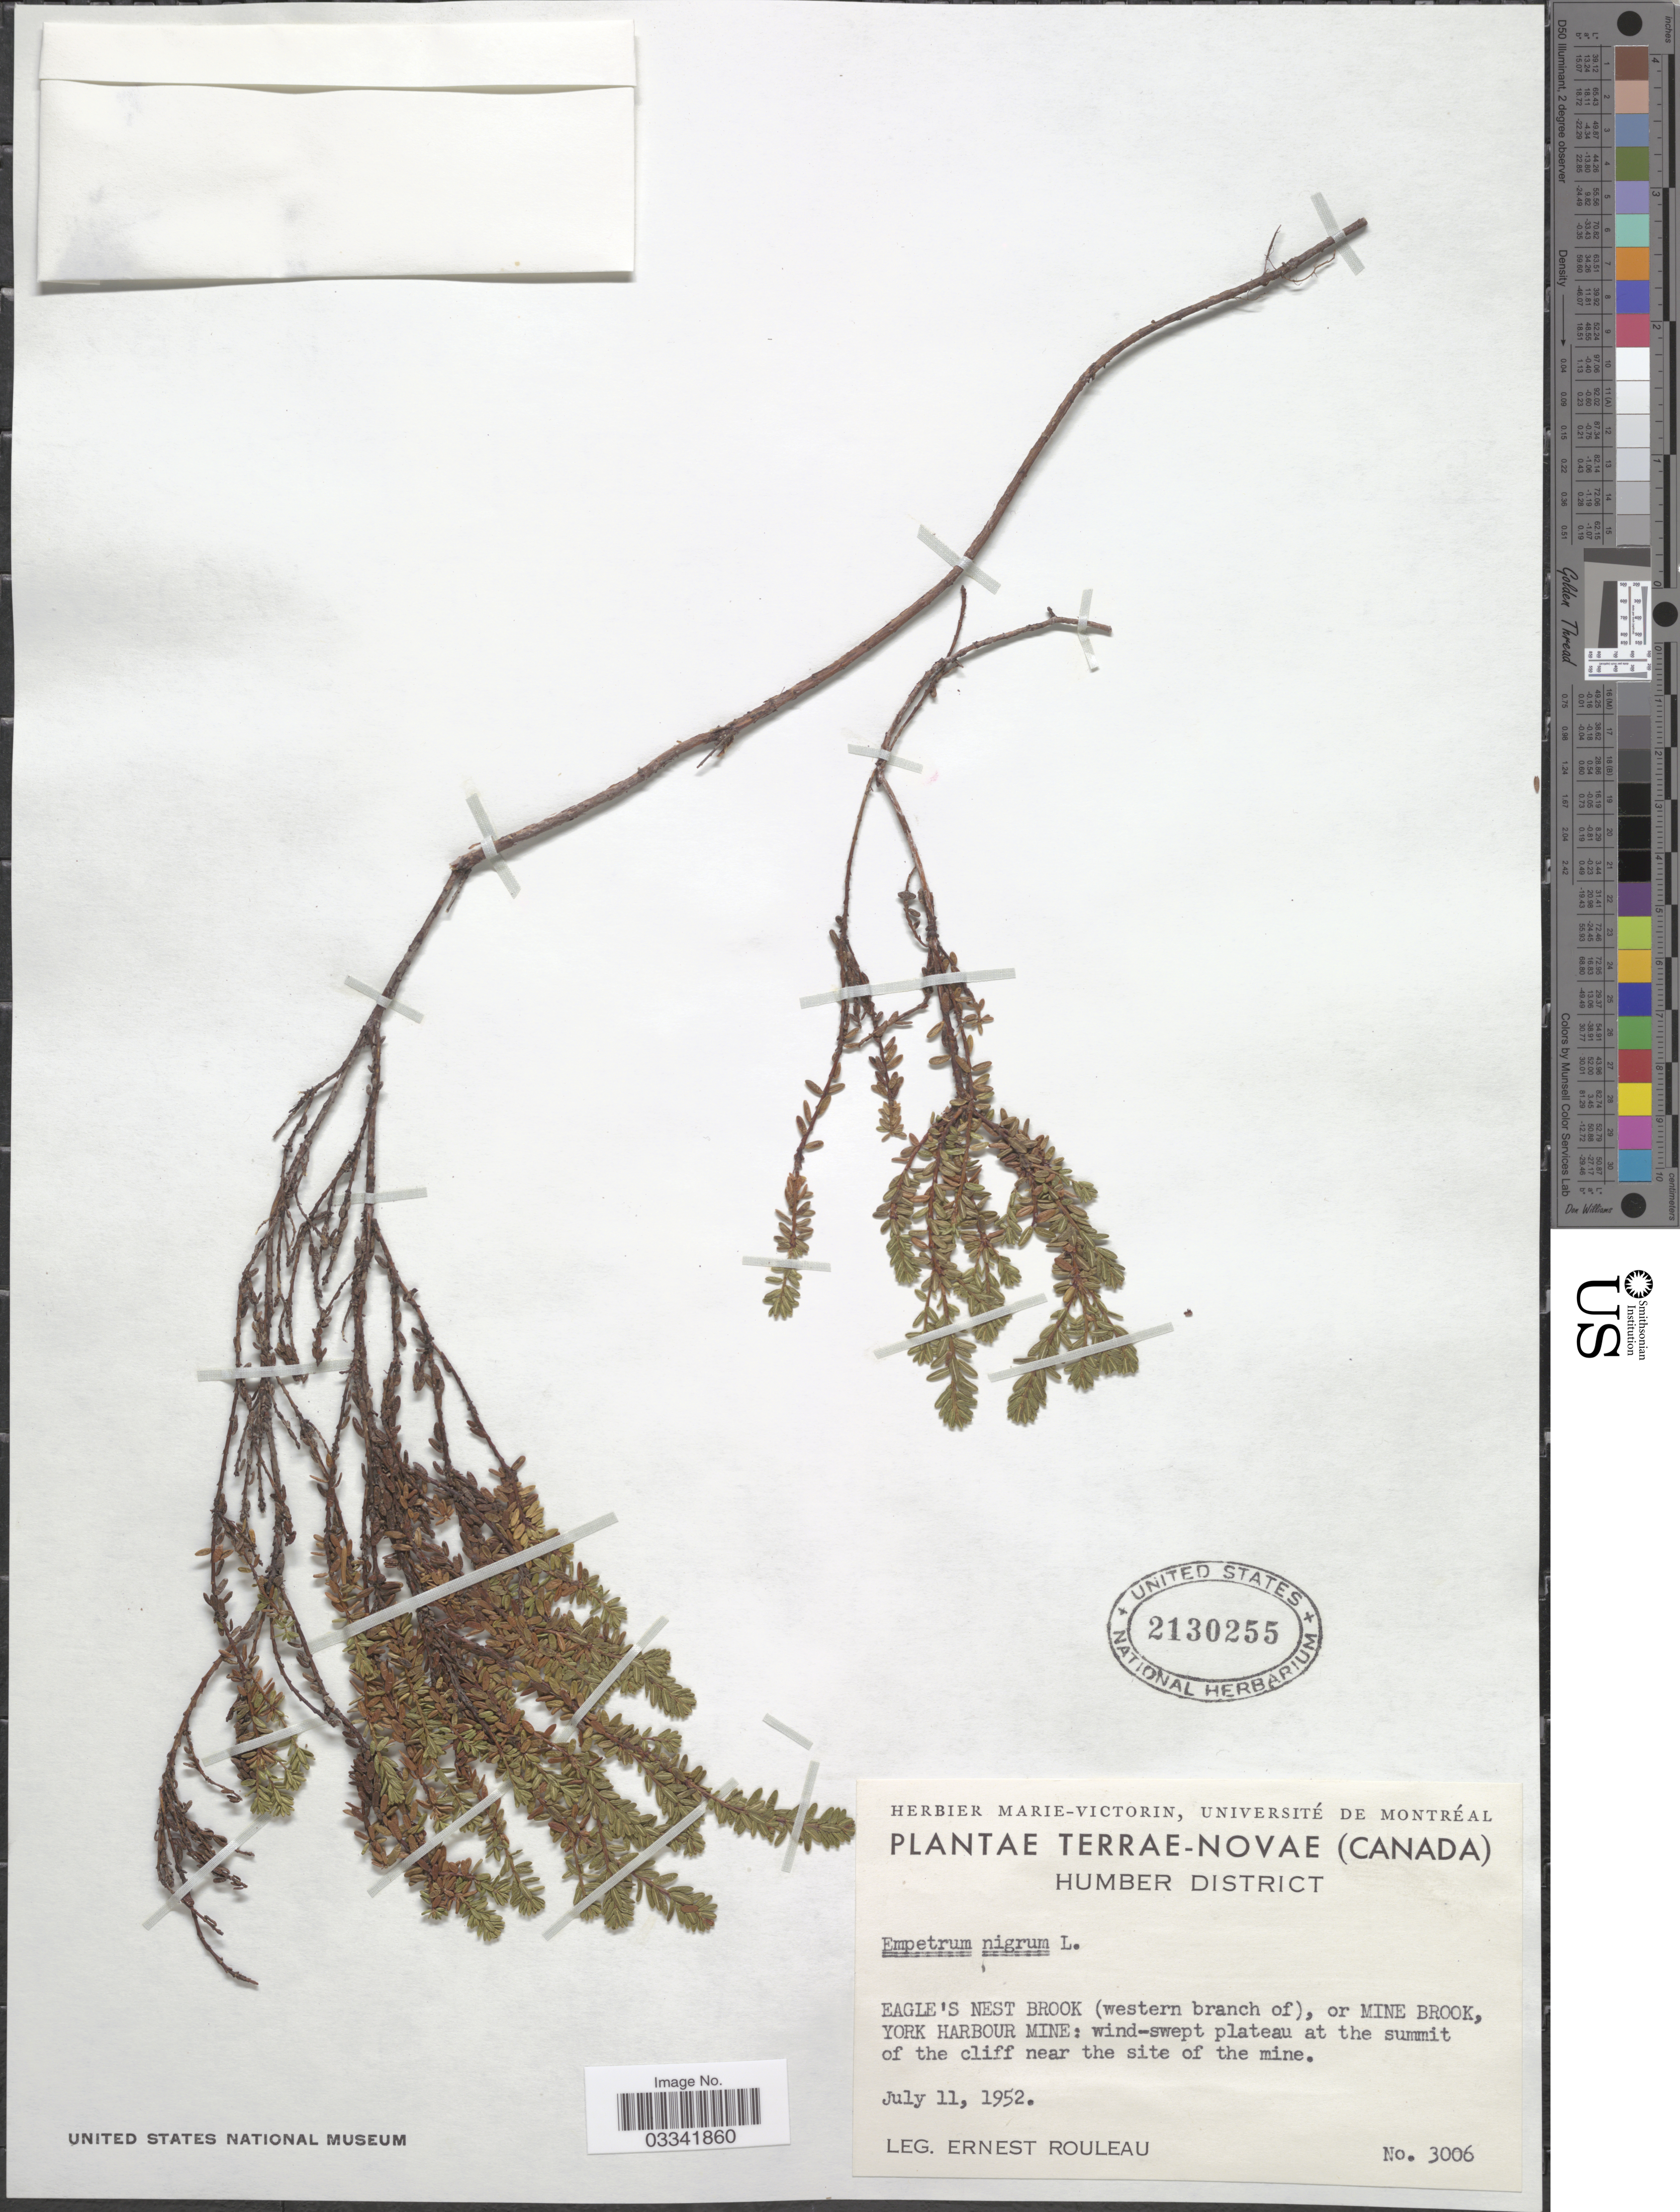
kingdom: Plantae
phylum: Tracheophyta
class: Magnoliopsida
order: Ericales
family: Ericaceae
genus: Empetrum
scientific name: Empetrum nigrum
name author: L.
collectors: E. Rouleau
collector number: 3006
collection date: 1952-07-11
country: Canada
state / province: Newfoundland and Labrador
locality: Terrae-Novae, Humber District, Eagle's Nest Brook (western branch of), or Mine Brook, York Harbour Mine: wind-swept plateau at the summit of the cliff near the site of the mine.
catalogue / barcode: US 2130255